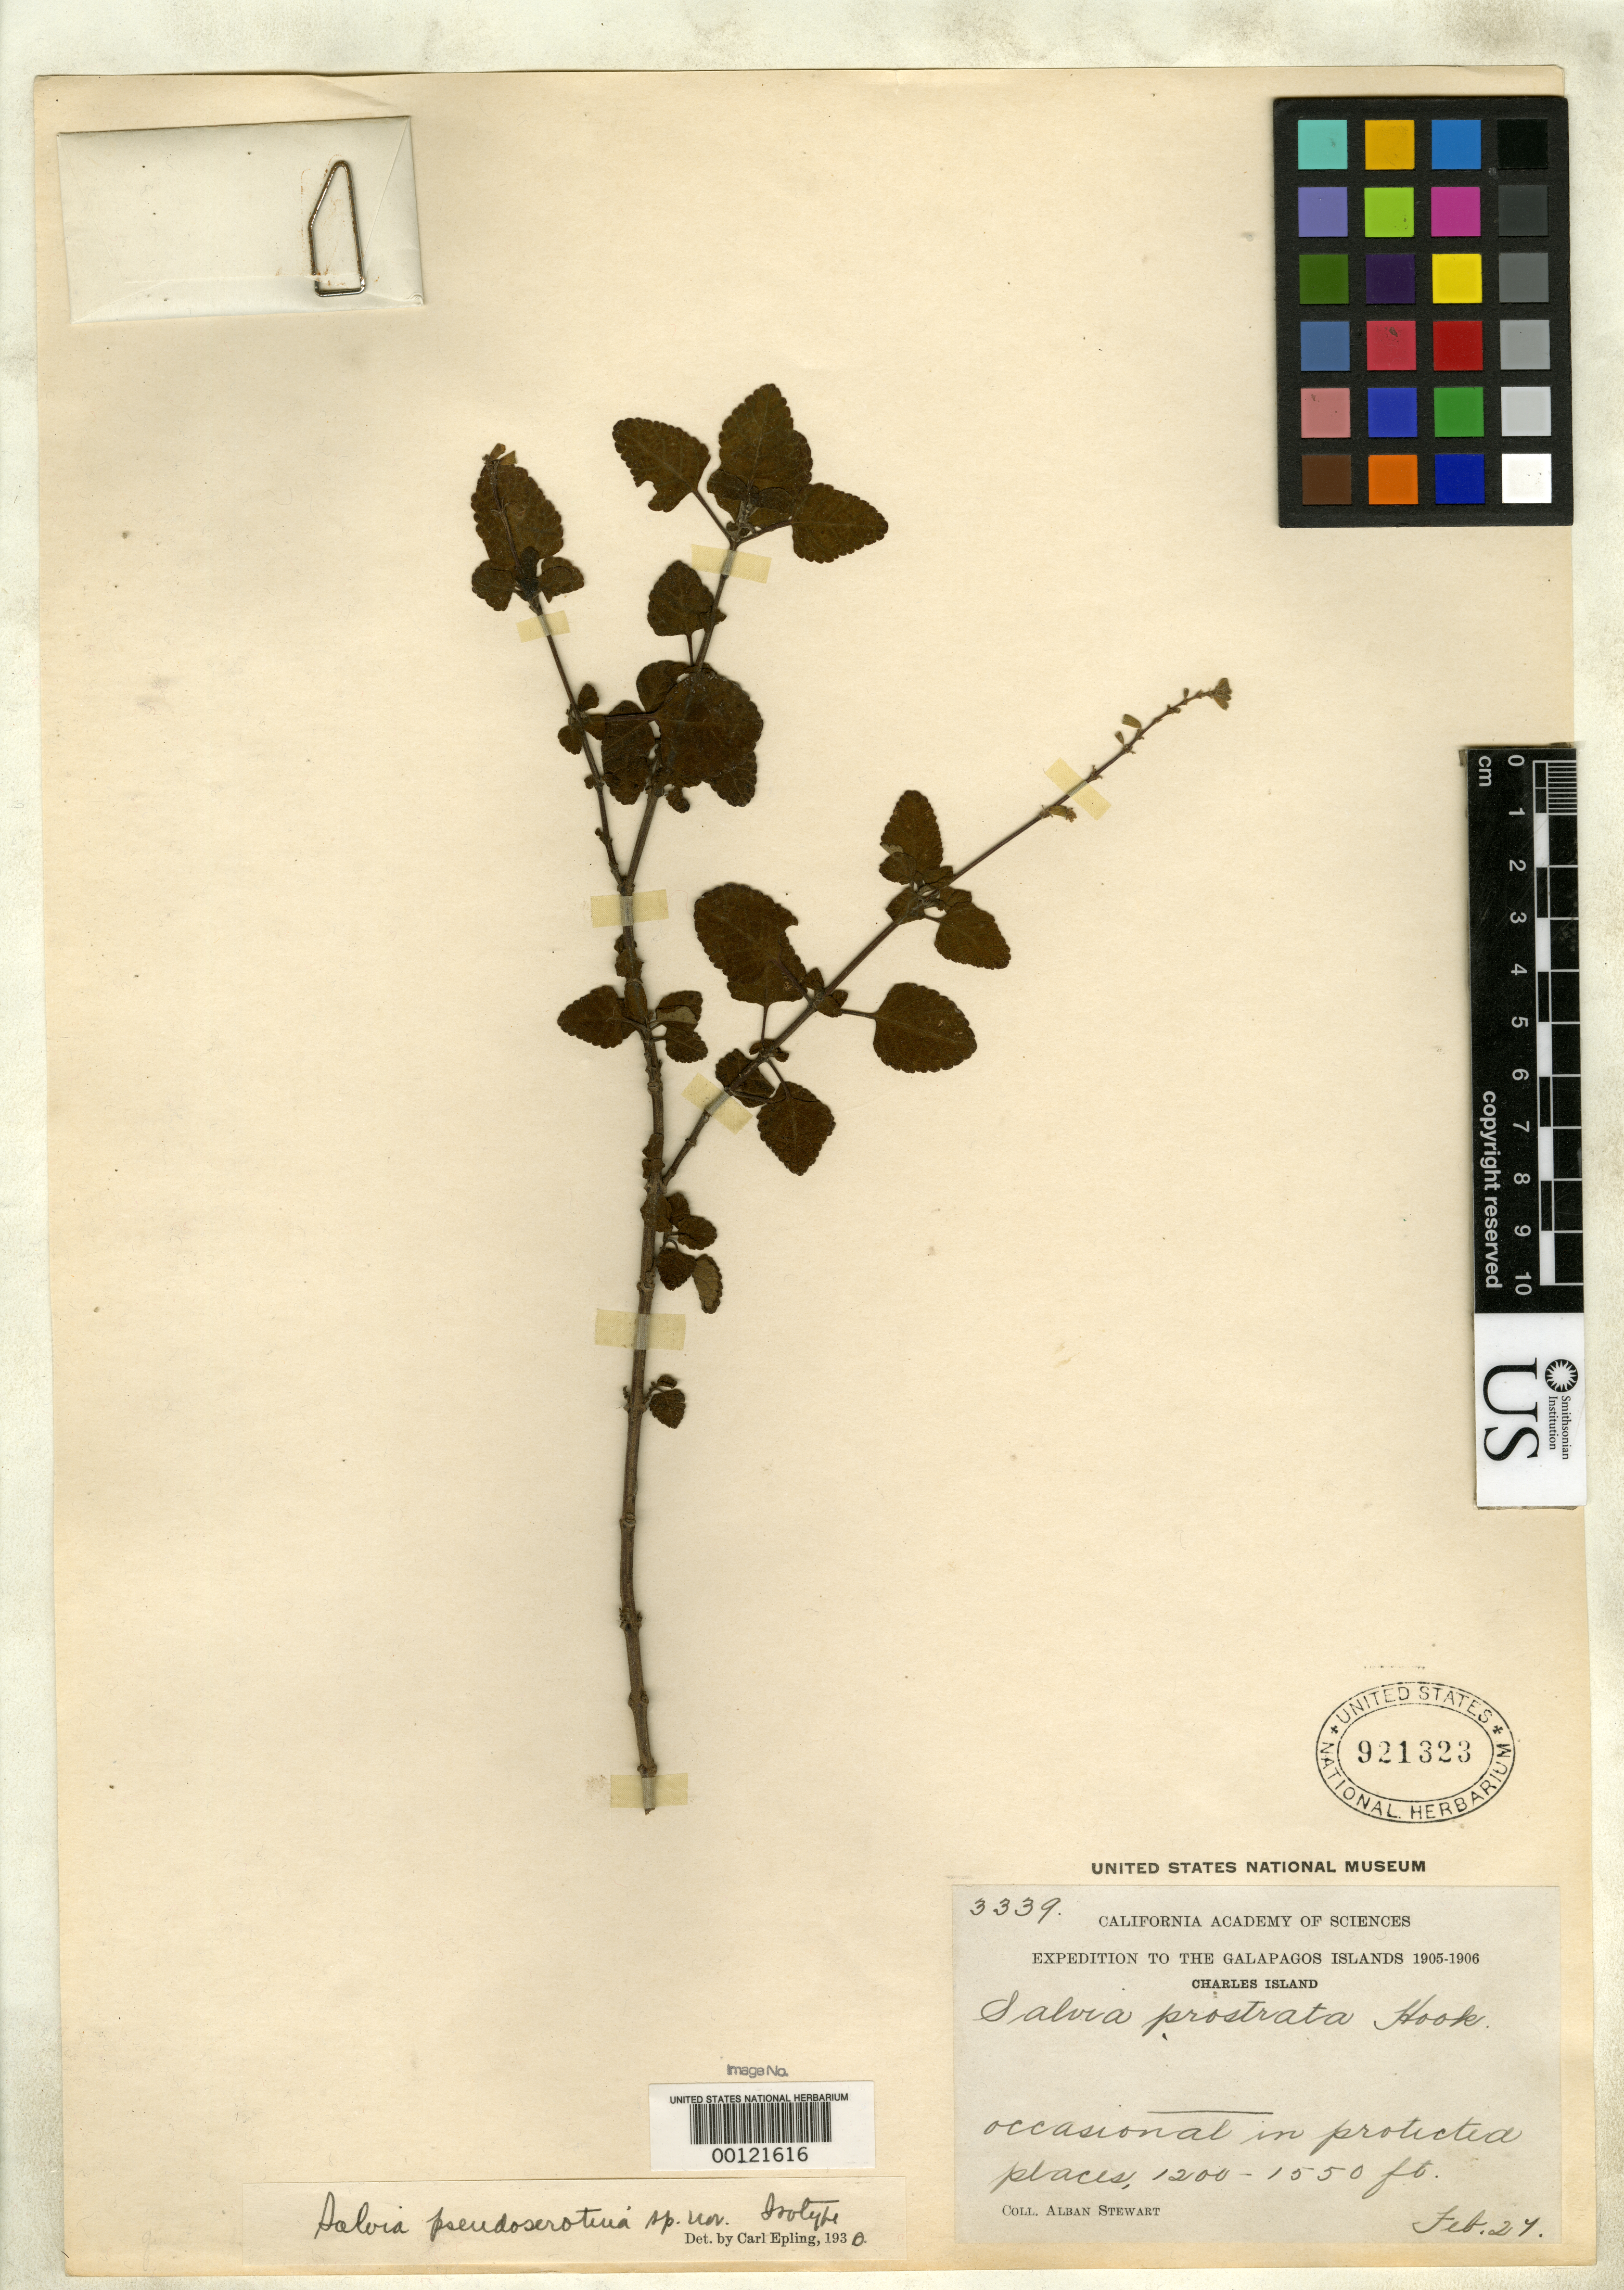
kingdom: Plantae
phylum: Tracheophyta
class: Magnoliopsida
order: Lamiales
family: Lamiaceae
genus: Salvia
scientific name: Salvia pseudoserotina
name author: Epling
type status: Isotype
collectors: A. Stewart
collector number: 3339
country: Ecuador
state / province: Colón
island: Floreana [Charles, Santa Maria]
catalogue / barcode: US 921323